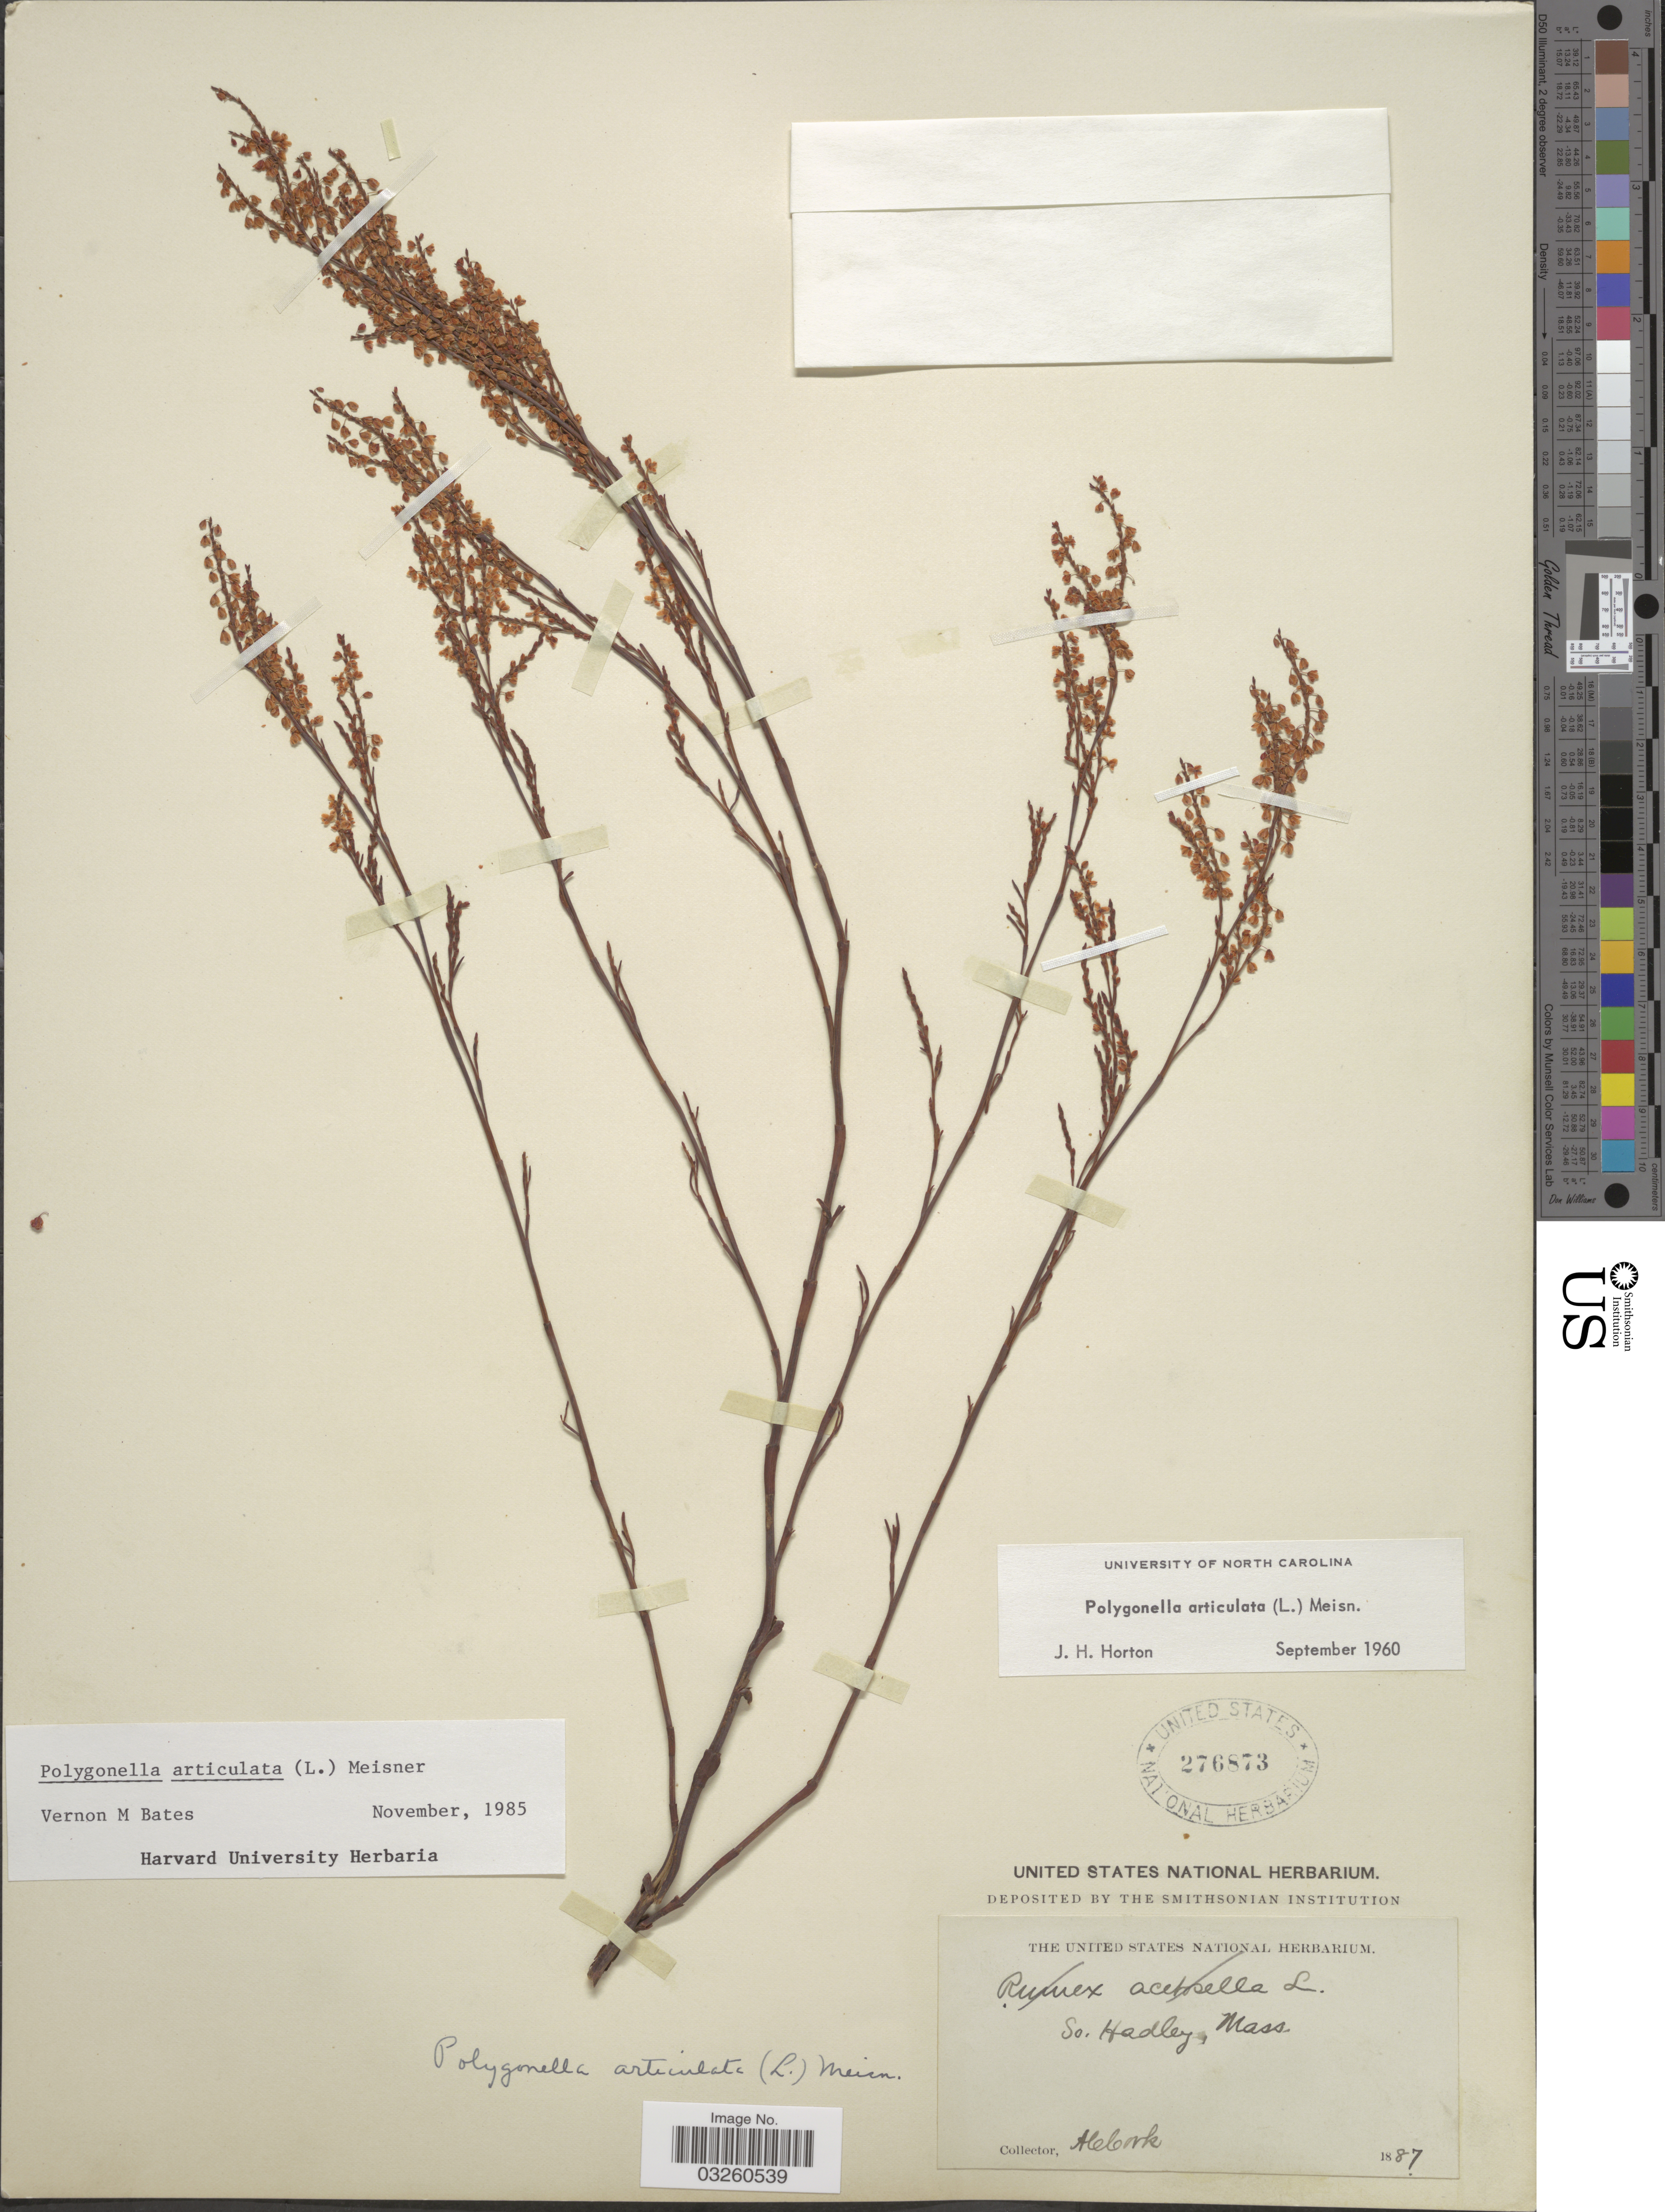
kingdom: Plantae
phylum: Tracheophyta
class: Magnoliopsida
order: Caryophyllales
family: Polygonaceae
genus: Polygonella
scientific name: Polygonella articulata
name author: (L.) Meisn.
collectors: A. Cook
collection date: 1887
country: United States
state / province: Massachusetts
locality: So. Hadley, Mass.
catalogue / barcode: US 276873